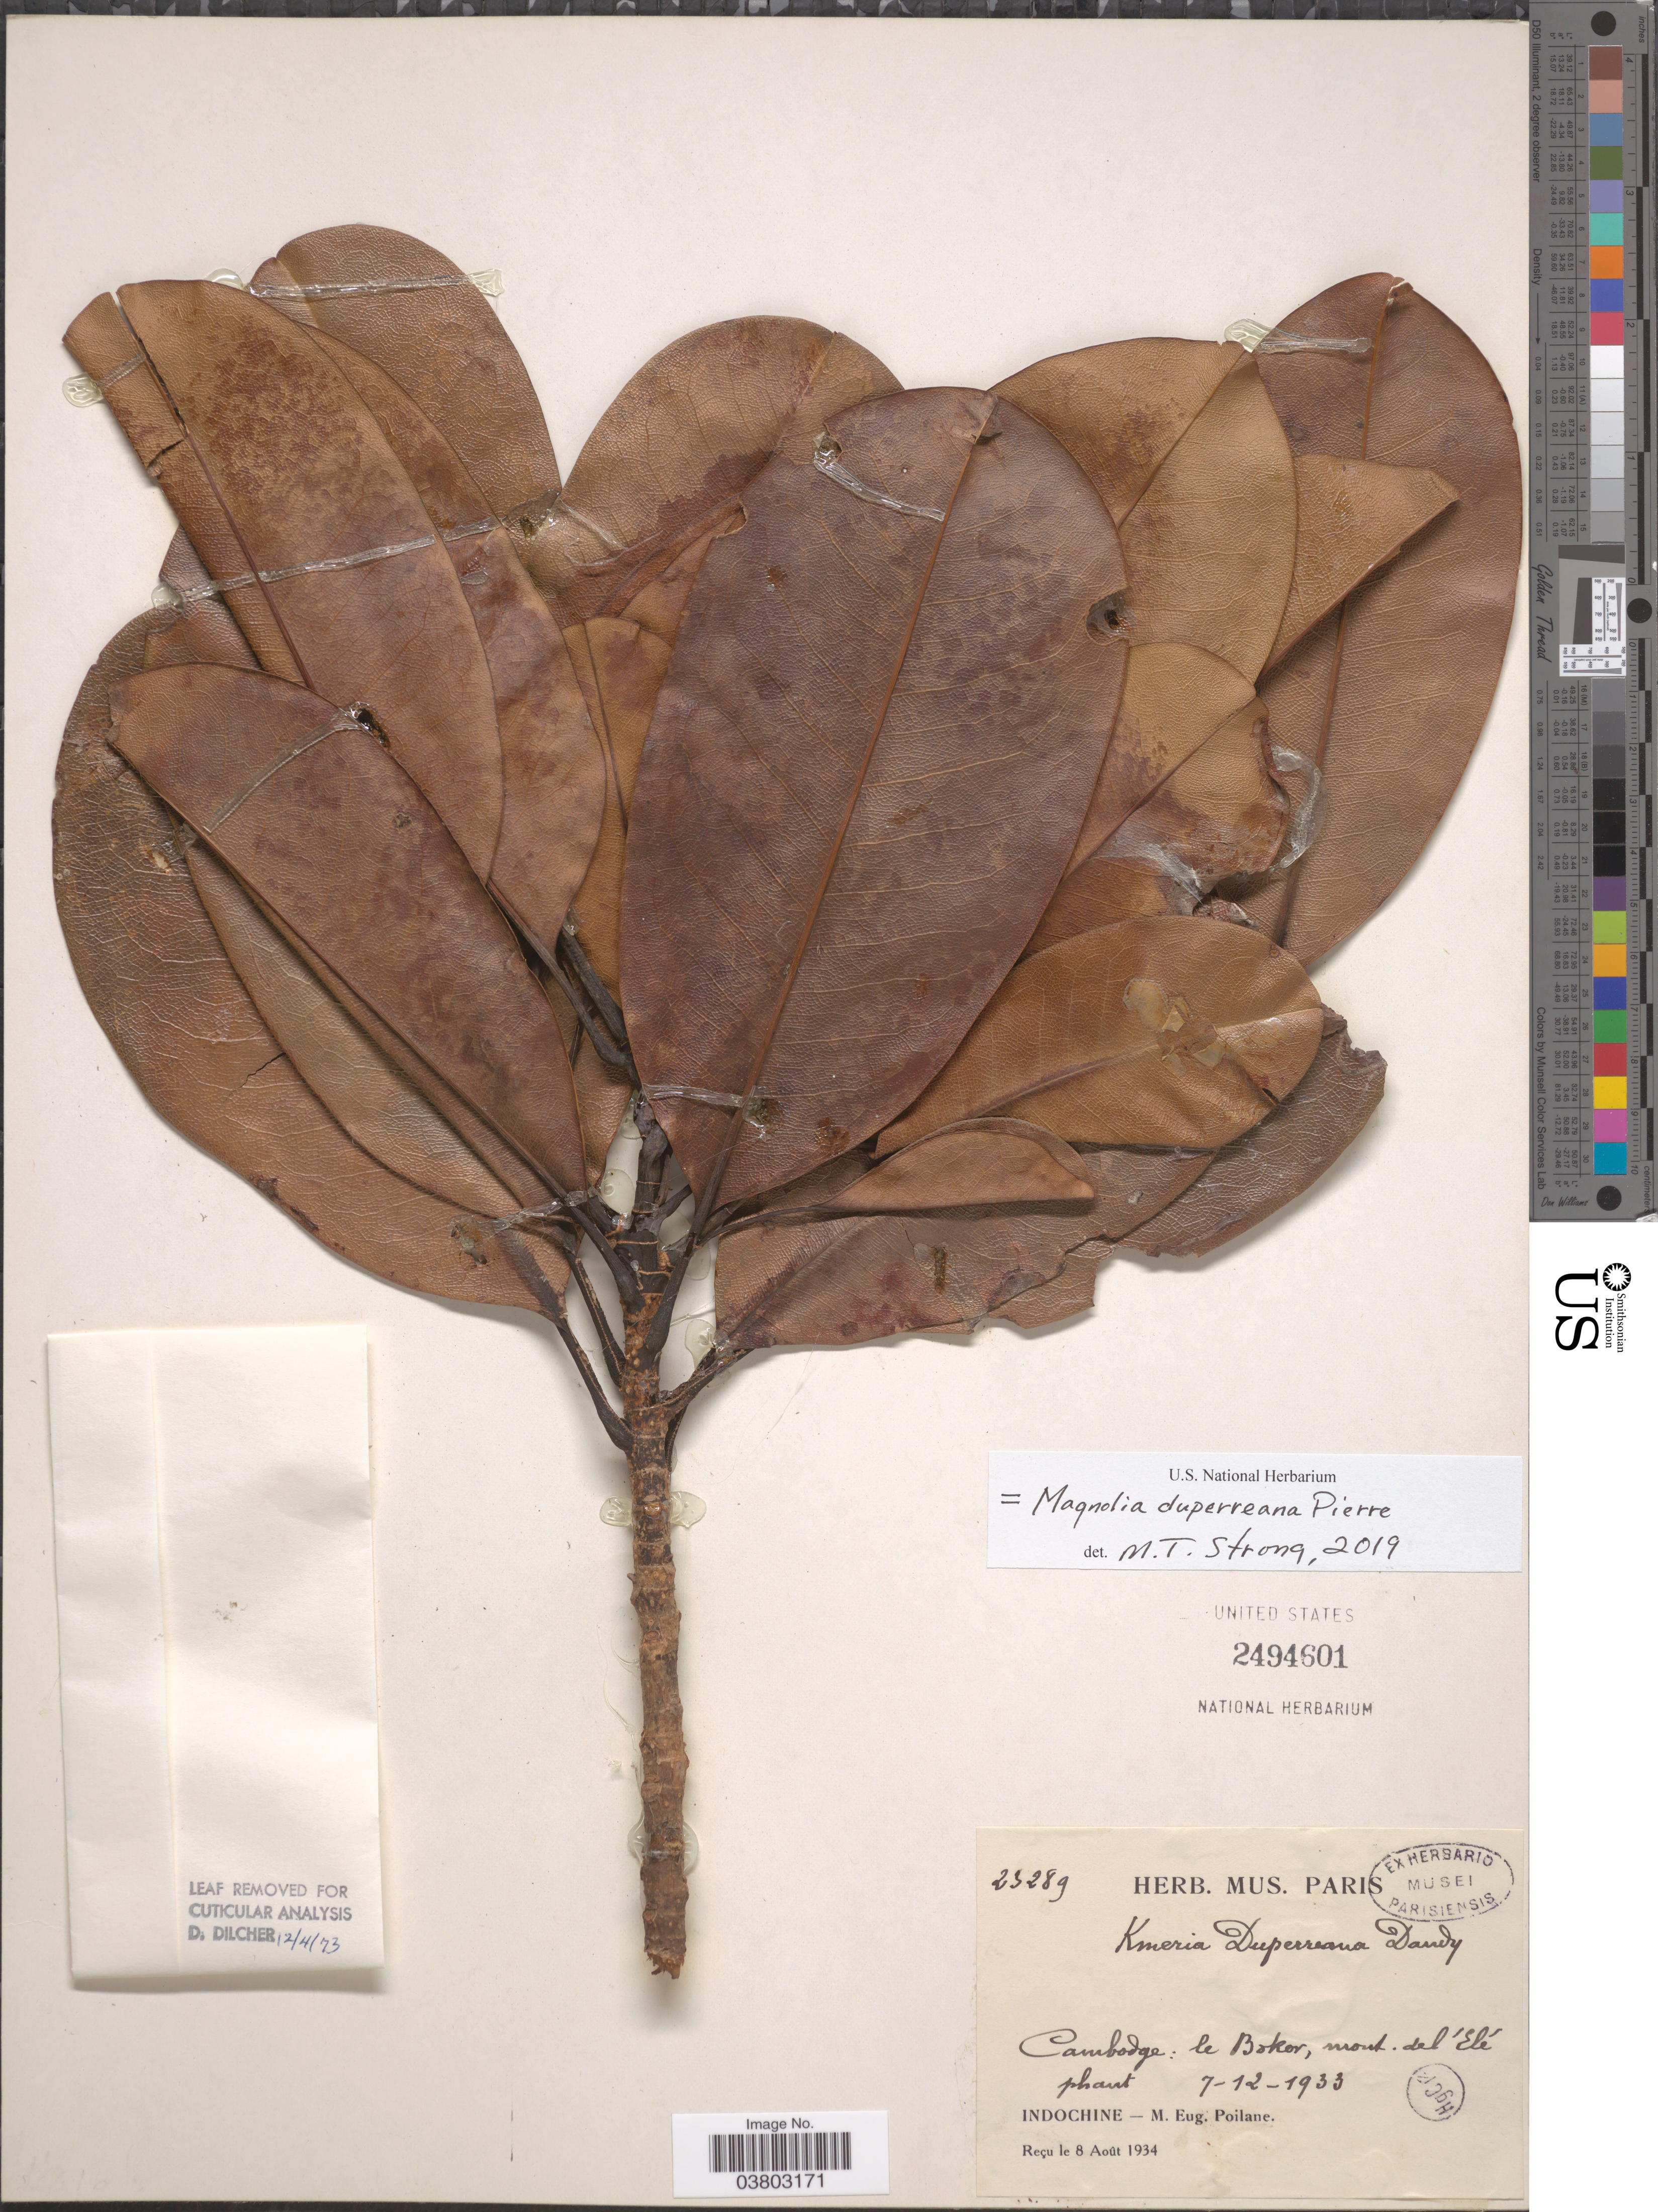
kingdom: Plantae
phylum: Tracheophyta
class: Magnoliopsida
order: Magnoliales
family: Magnoliaceae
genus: Magnolia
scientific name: Magnolia duperreana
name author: Pierre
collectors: M. Poilane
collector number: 23289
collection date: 1933-12-07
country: Cambodia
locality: Cambodge: le Boker, mont. del 'Ele' phant. Indochine.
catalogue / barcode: US 2494601